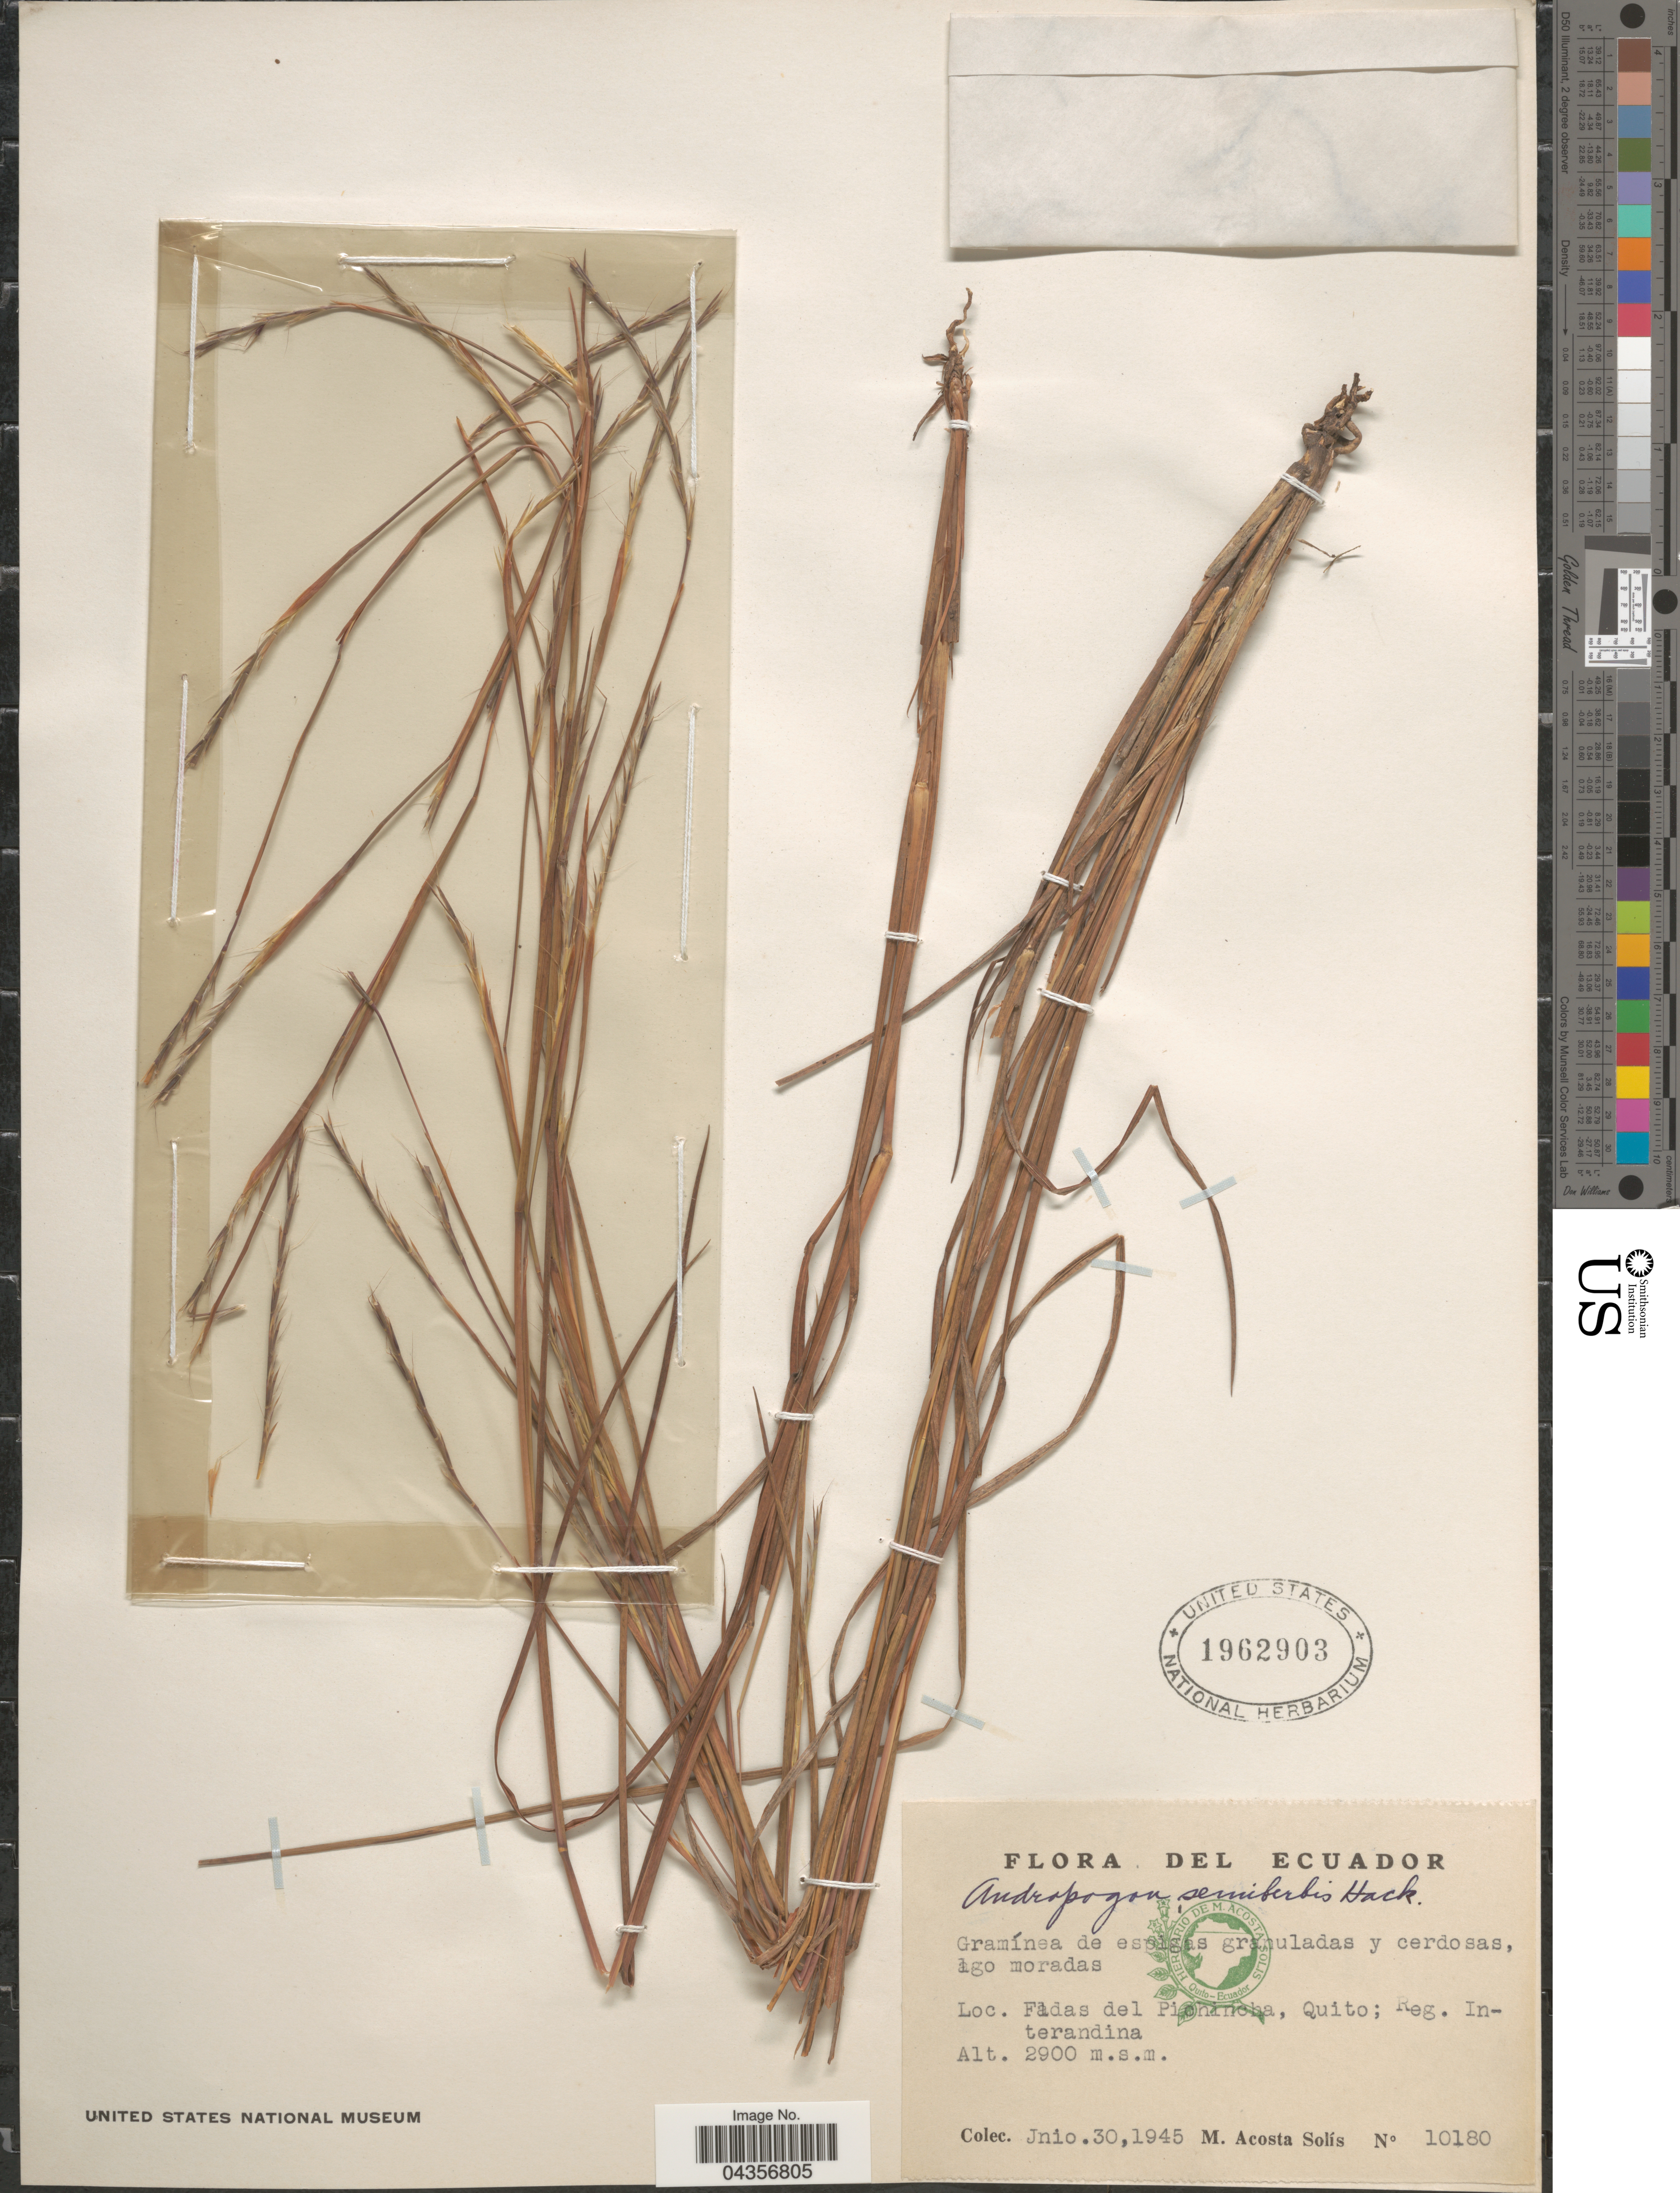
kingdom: Plantae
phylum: Tracheophyta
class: Liliopsida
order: Poales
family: Poaceae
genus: Schizachyrium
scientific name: Schizachyrium sanguineum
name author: (Retz.) Alston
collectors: M. Acosta Solis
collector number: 10180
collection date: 1945-06-30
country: Ecuador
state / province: Pichincha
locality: Fadas del Pichincha, Quito; Reg. Interandina.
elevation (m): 2900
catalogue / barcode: US 1962903